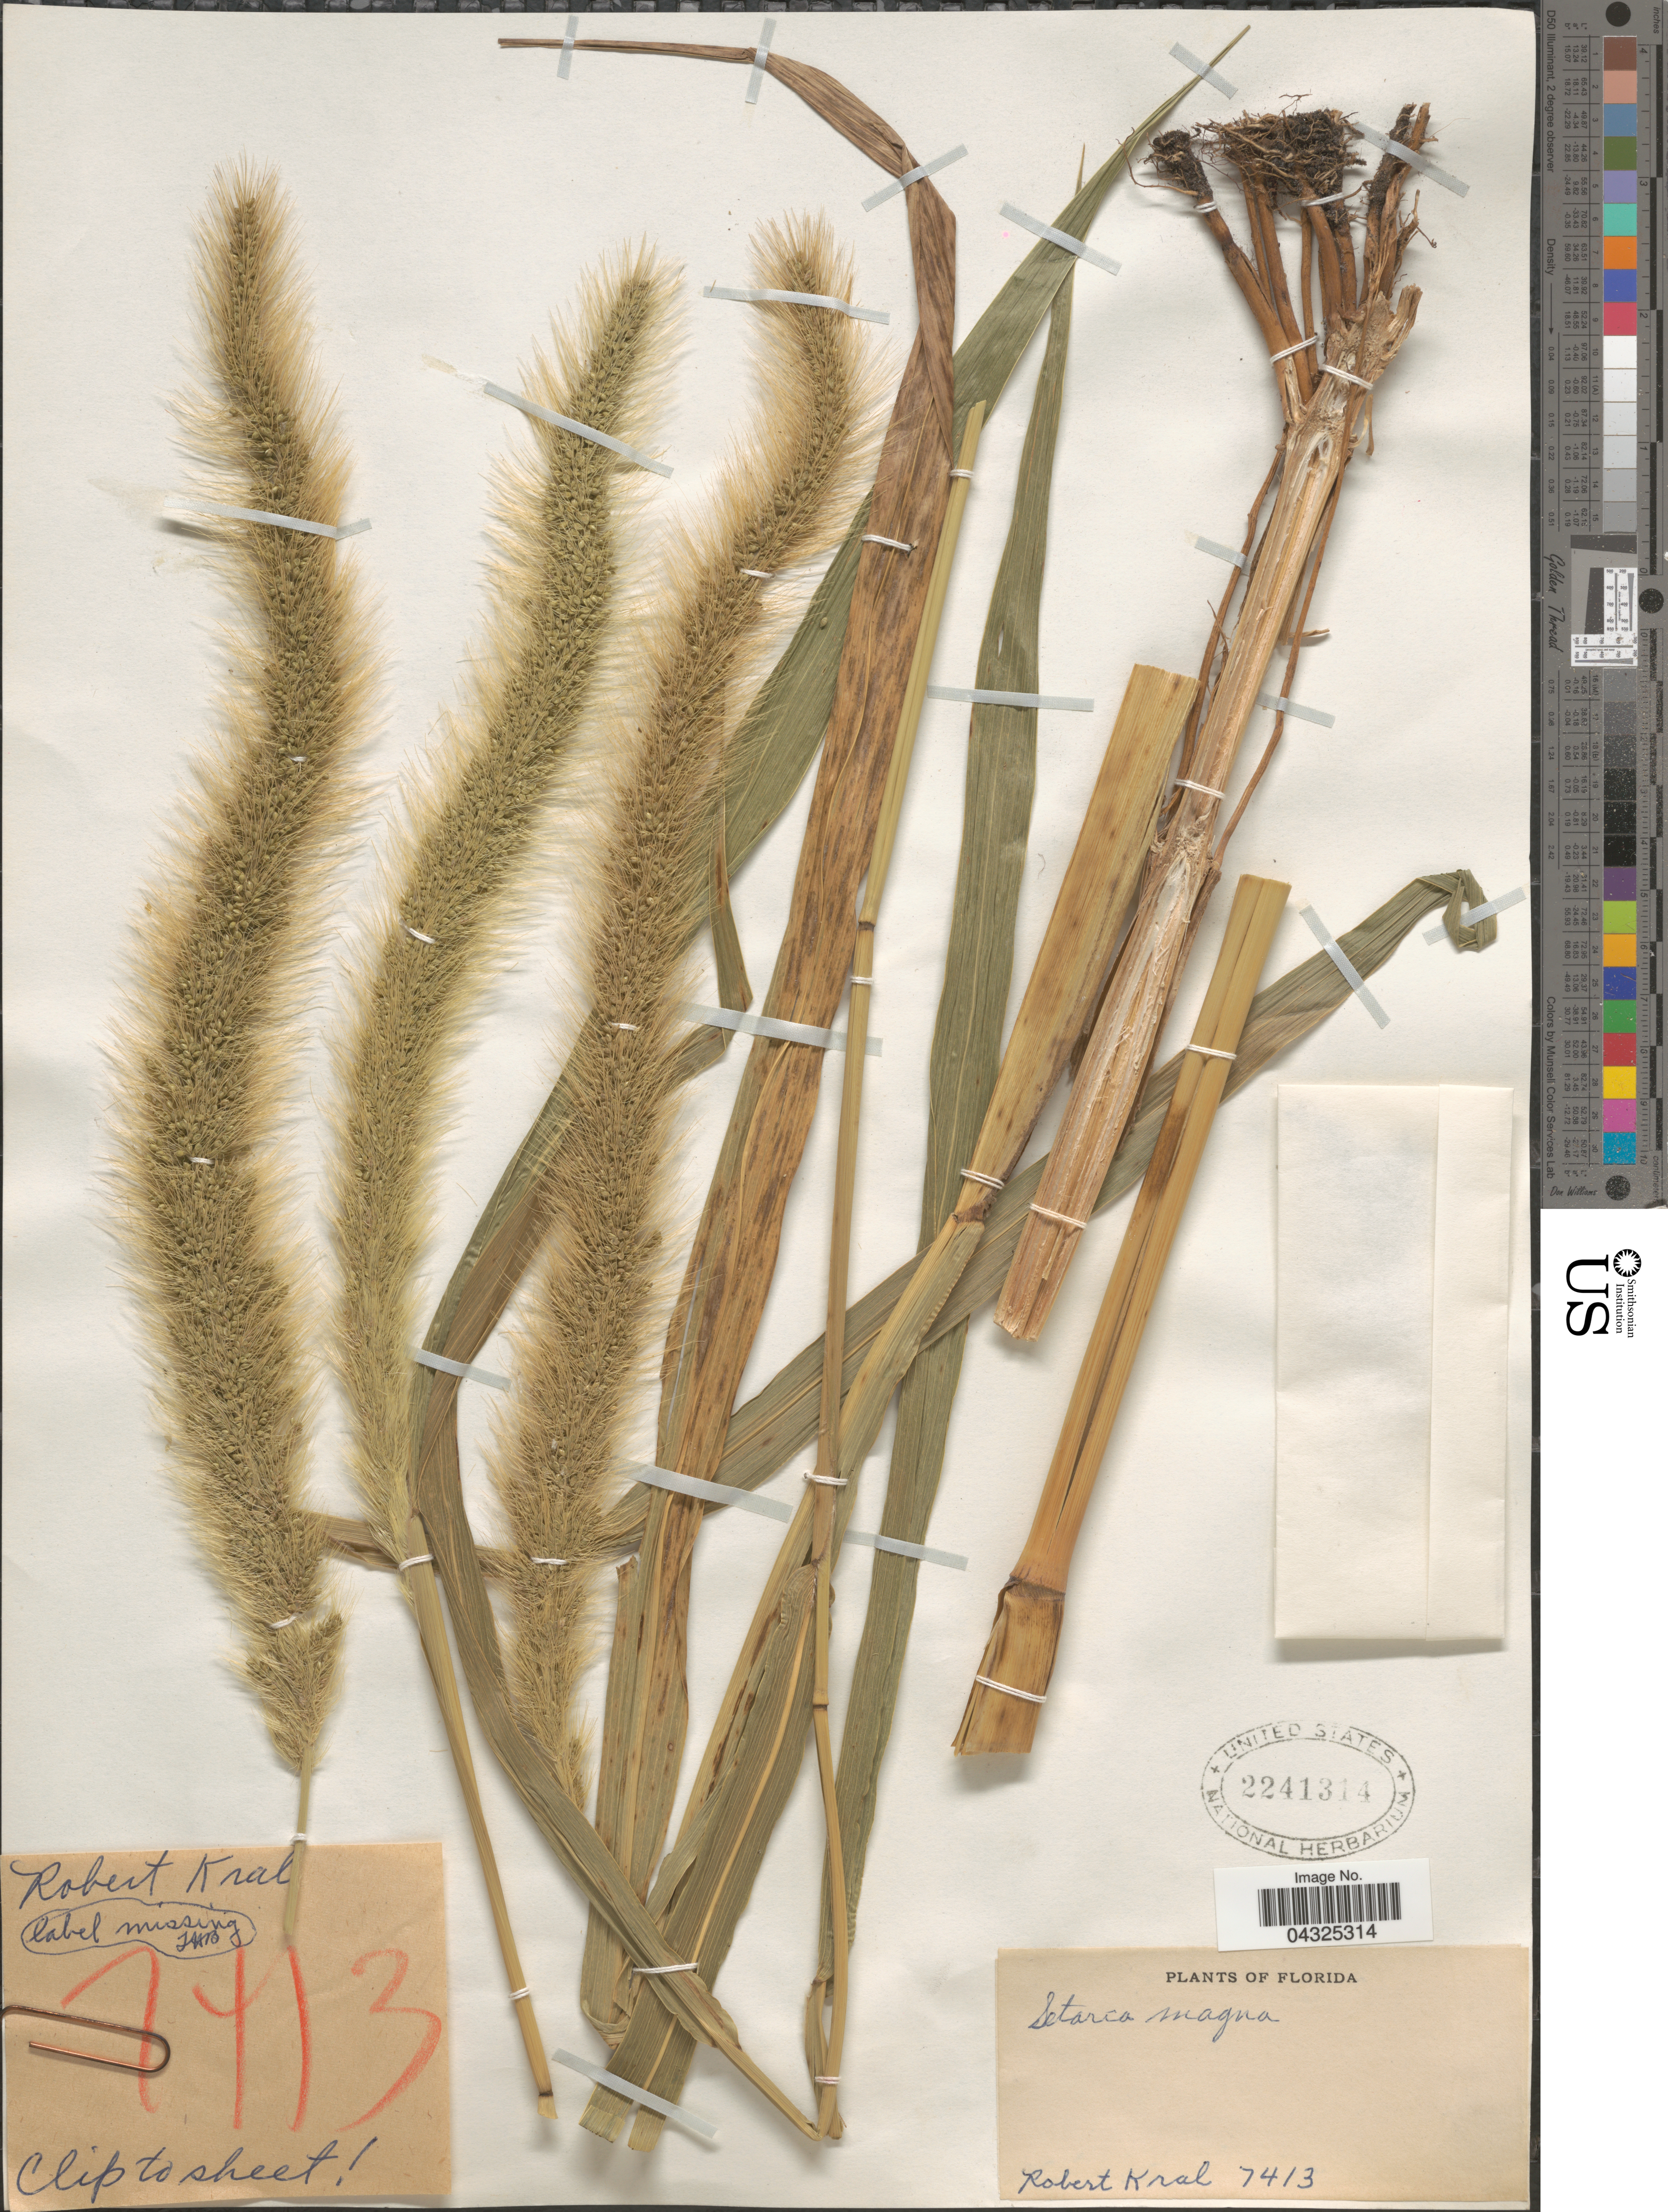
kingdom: Plantae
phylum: Tracheophyta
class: Liliopsida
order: Poales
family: Poaceae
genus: Setaria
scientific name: Setaria magna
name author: Griseb.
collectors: R. Kral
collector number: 7413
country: United States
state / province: Florida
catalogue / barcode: US 2241314